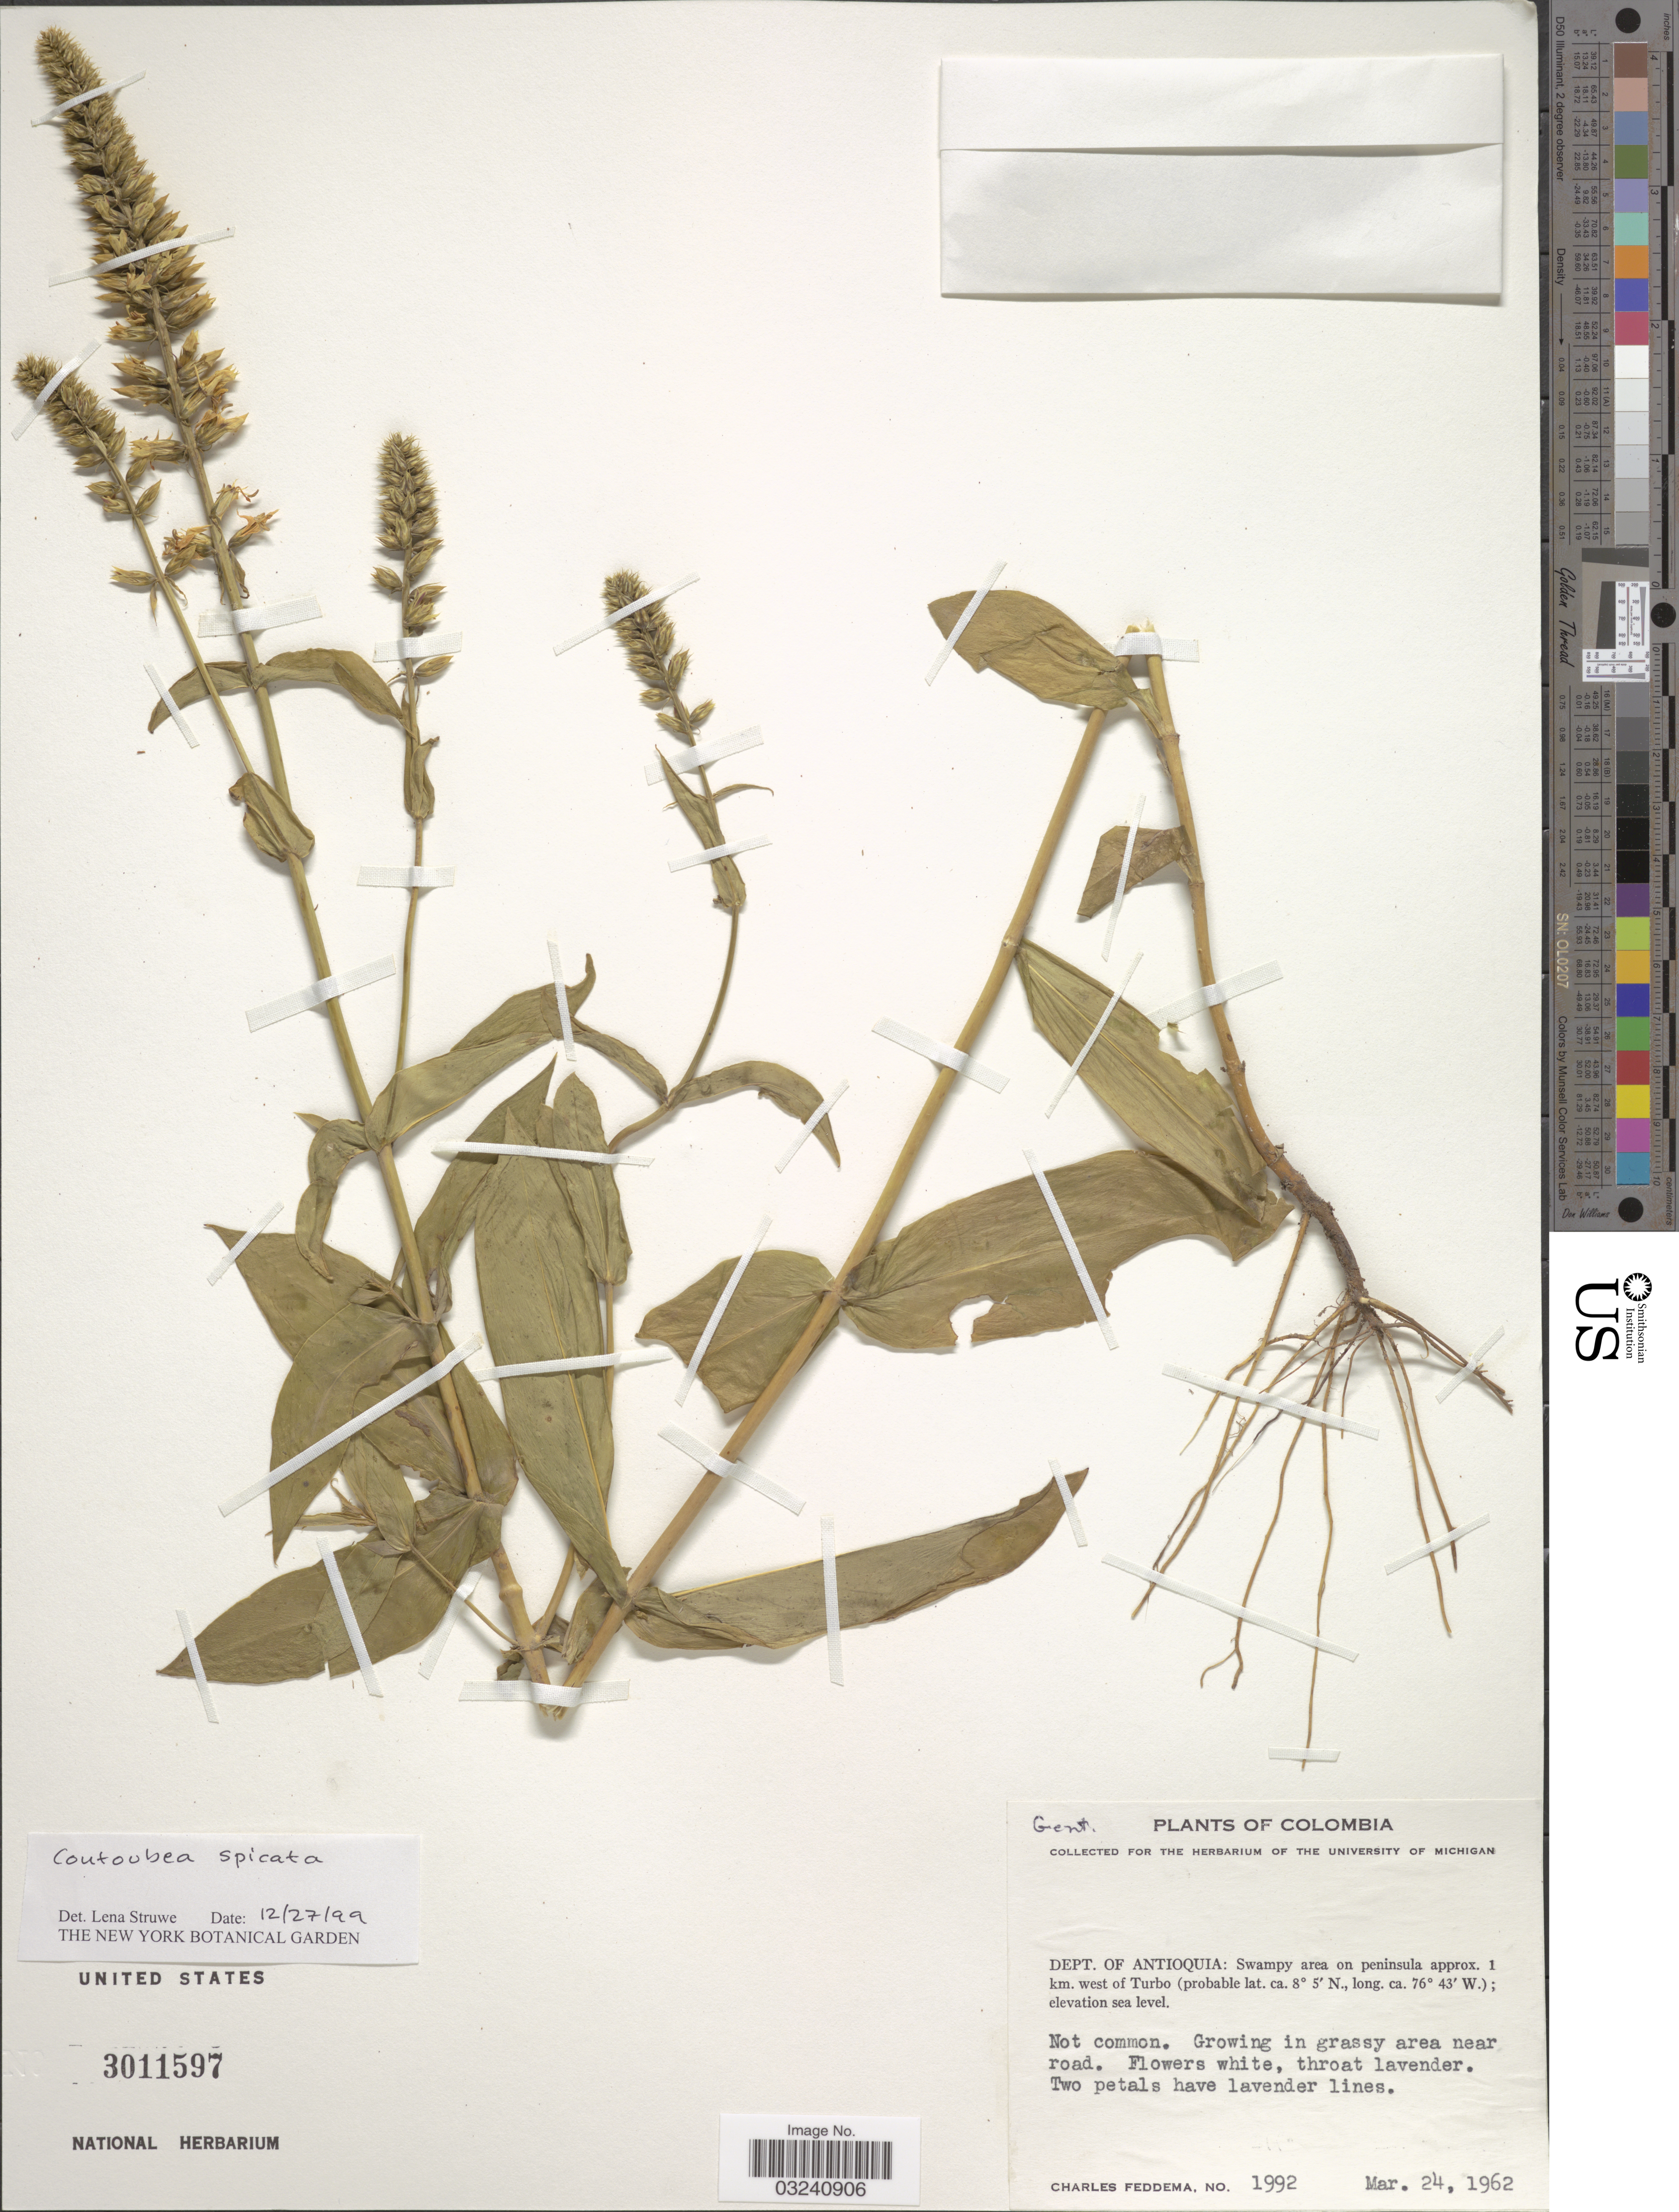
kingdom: Plantae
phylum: Tracheophyta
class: Magnoliopsida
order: Gentianales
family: Gentianaceae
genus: Coutoubea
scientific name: Coutoubea spicata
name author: Aubl.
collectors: C. Feddema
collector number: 1992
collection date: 1962-03-24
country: Colombia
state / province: Antioquia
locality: Dept. of Antioquia: Swampy area on peninsula approx. 1 km. west of Turbo.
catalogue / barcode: US 3011597